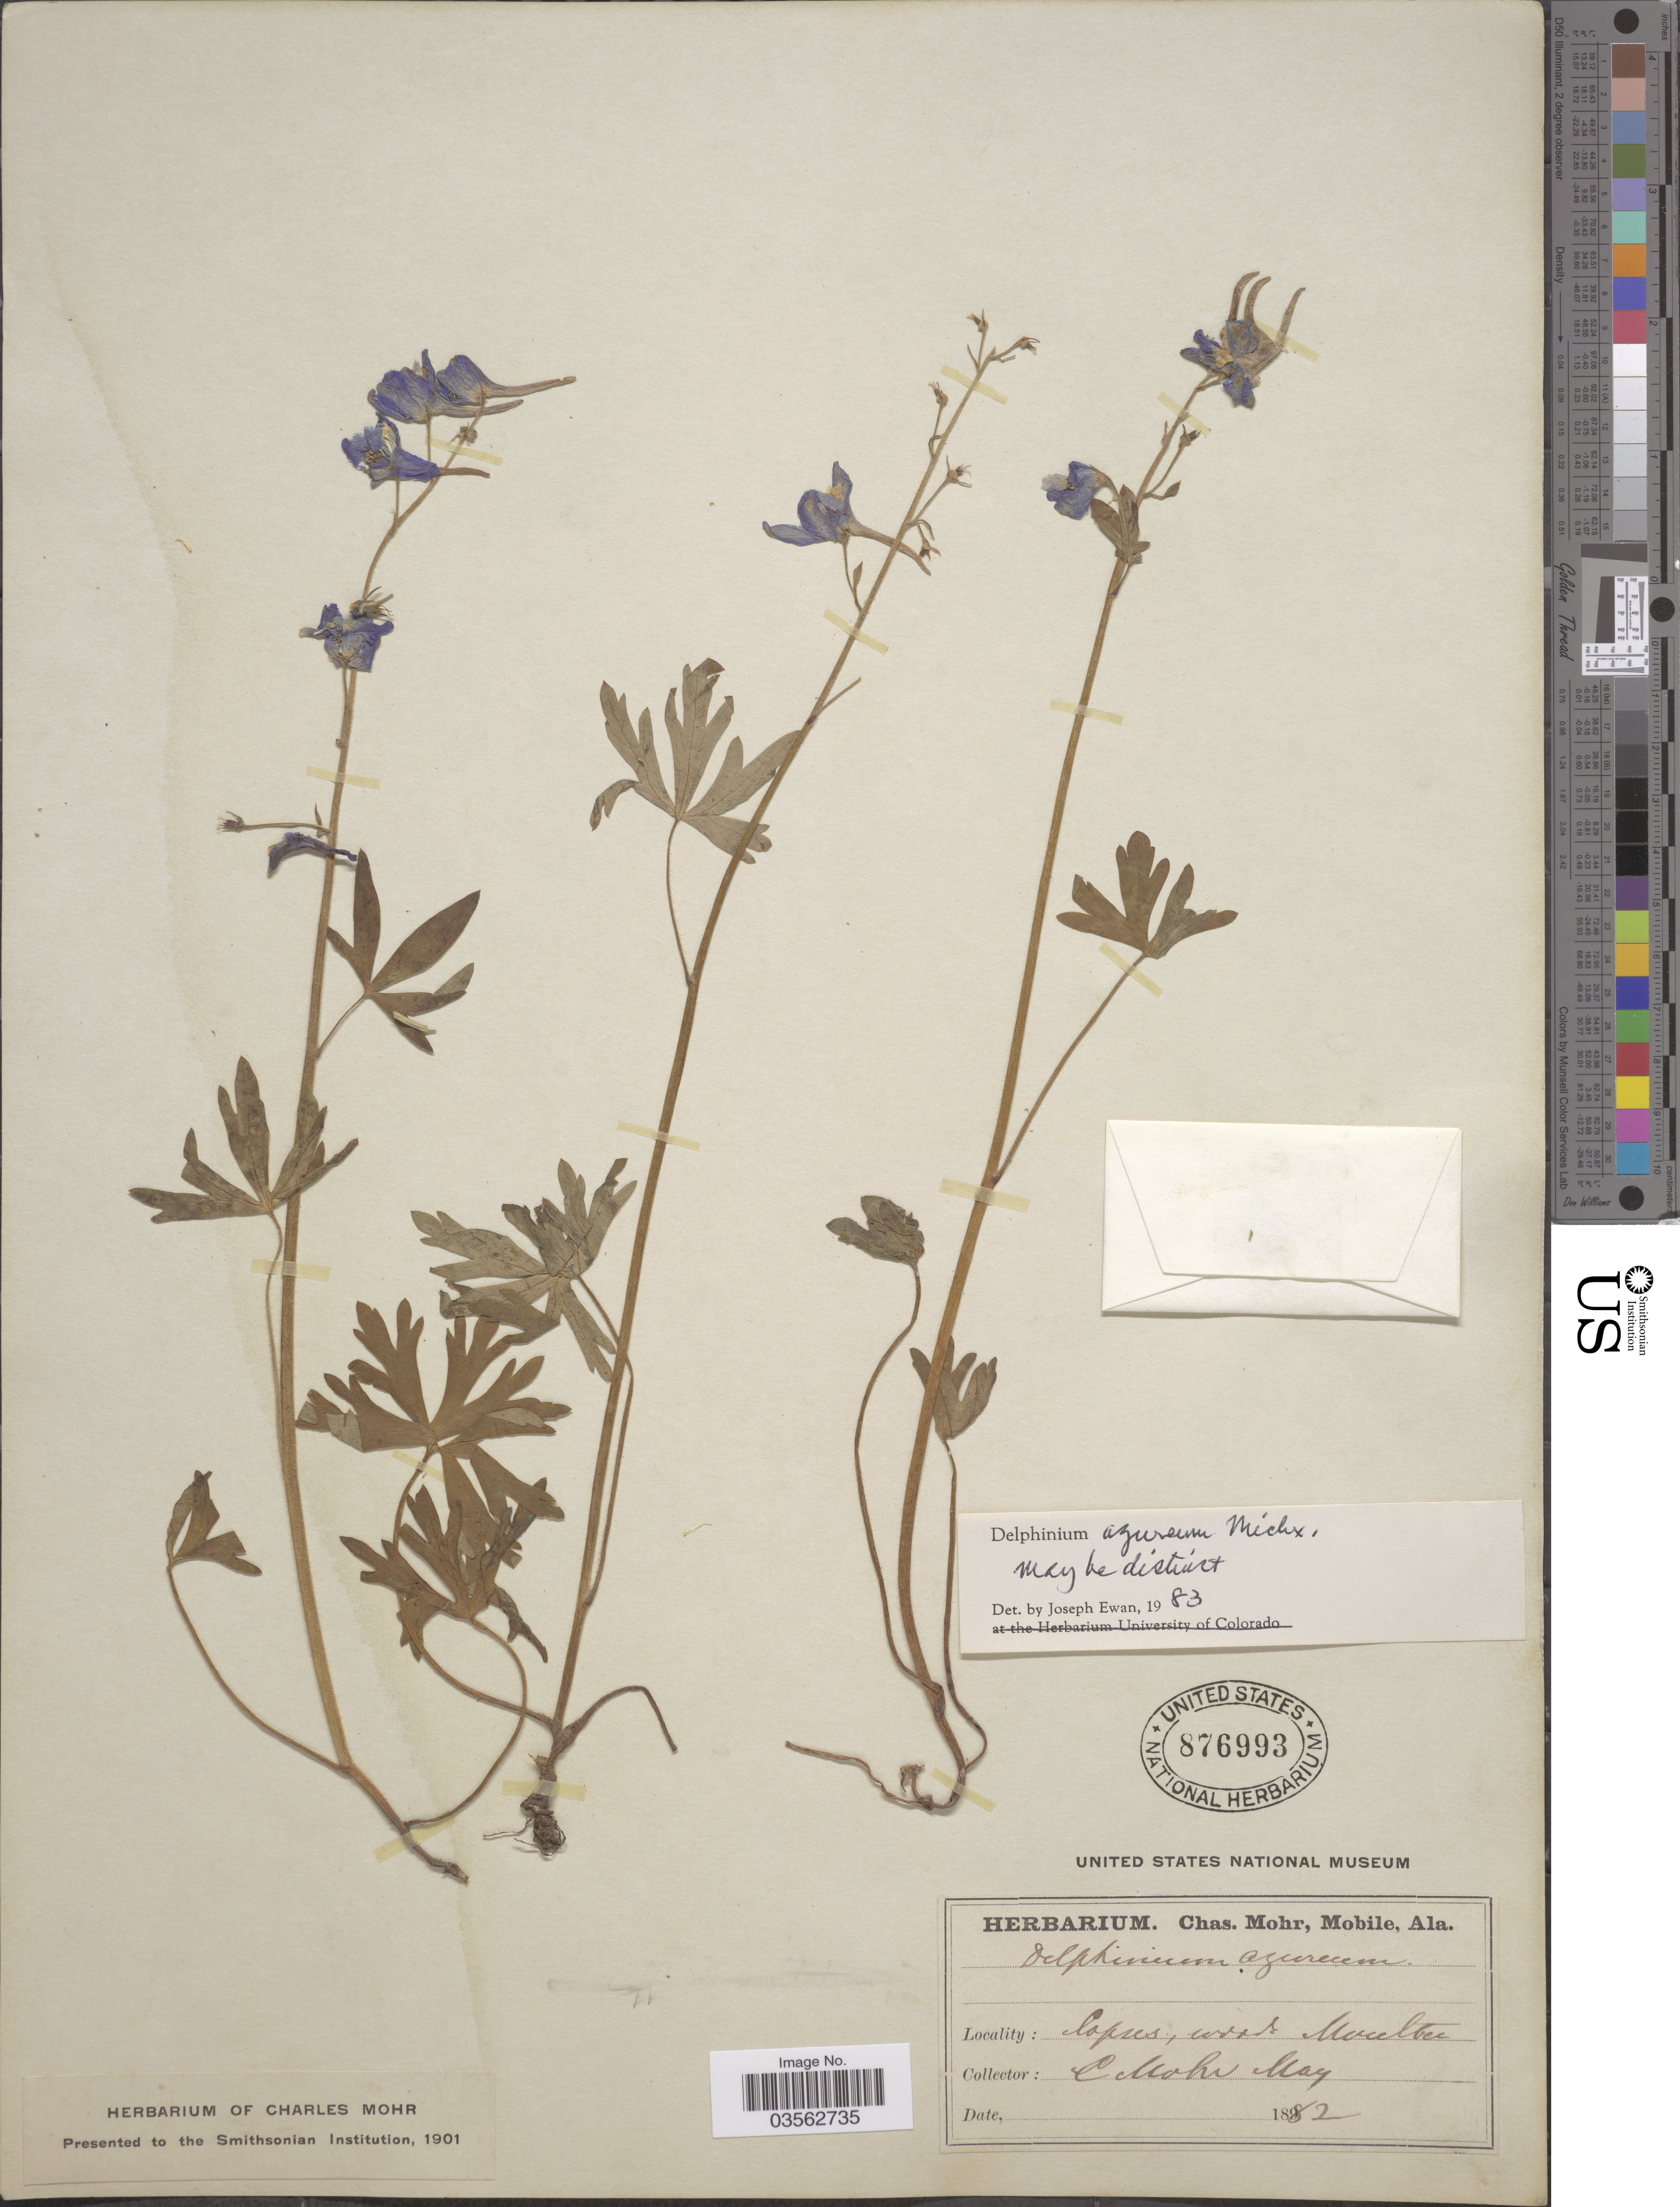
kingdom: Plantae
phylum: Tracheophyta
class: Magnoliopsida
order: Ranunculales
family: Ranunculaceae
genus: Delphinium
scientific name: Delphinium carolinianum subsp. carolinianum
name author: Walter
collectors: Mohr, C. T. (herbarium)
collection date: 1882-05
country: United States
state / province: Alabama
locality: Lopres, woods. Moulton.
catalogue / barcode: US 876993